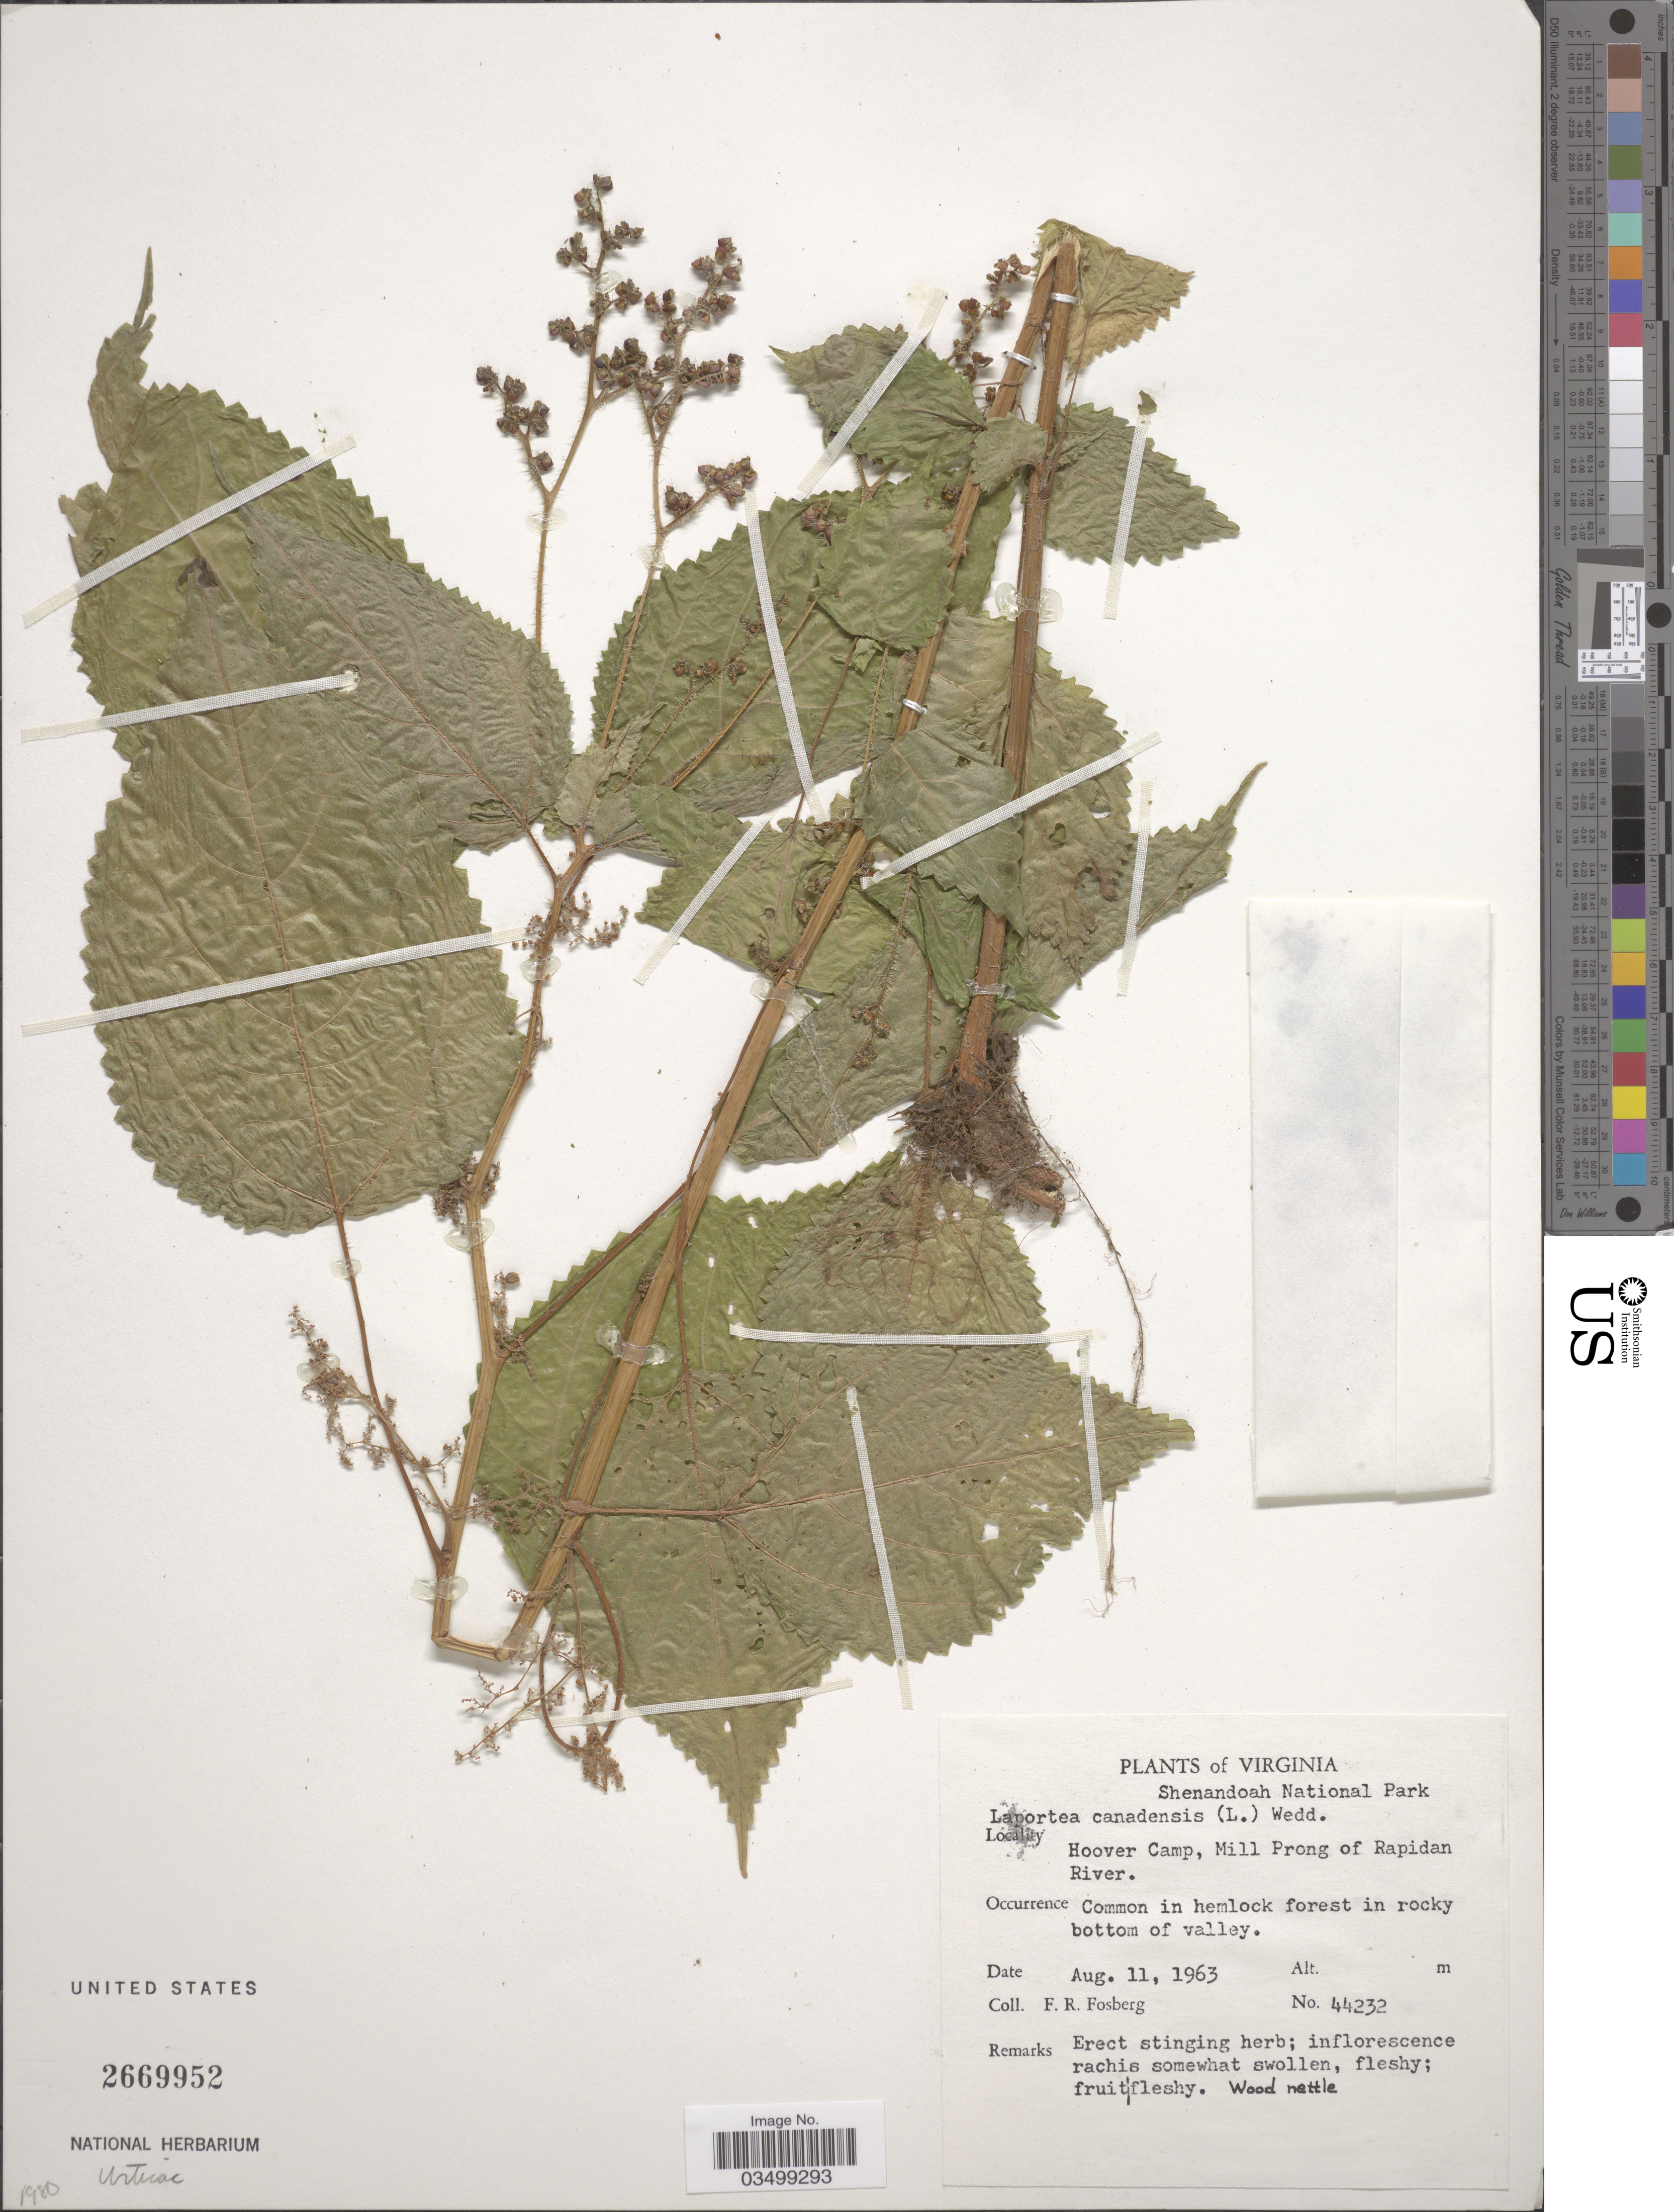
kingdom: Plantae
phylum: Tracheophyta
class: Magnoliopsida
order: Rosales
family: Urticaceae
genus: Laportea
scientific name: Laportea canadensis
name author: (L.) Wedd.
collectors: F. R. Fosberg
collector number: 44232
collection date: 1963-08-11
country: United States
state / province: Virginia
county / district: Madison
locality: Shenandoah National Park. Hoover Camp, Mill Prong of Rapidan River. Common in hemlock forest in rocky bottom of valley.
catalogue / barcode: US 2669952